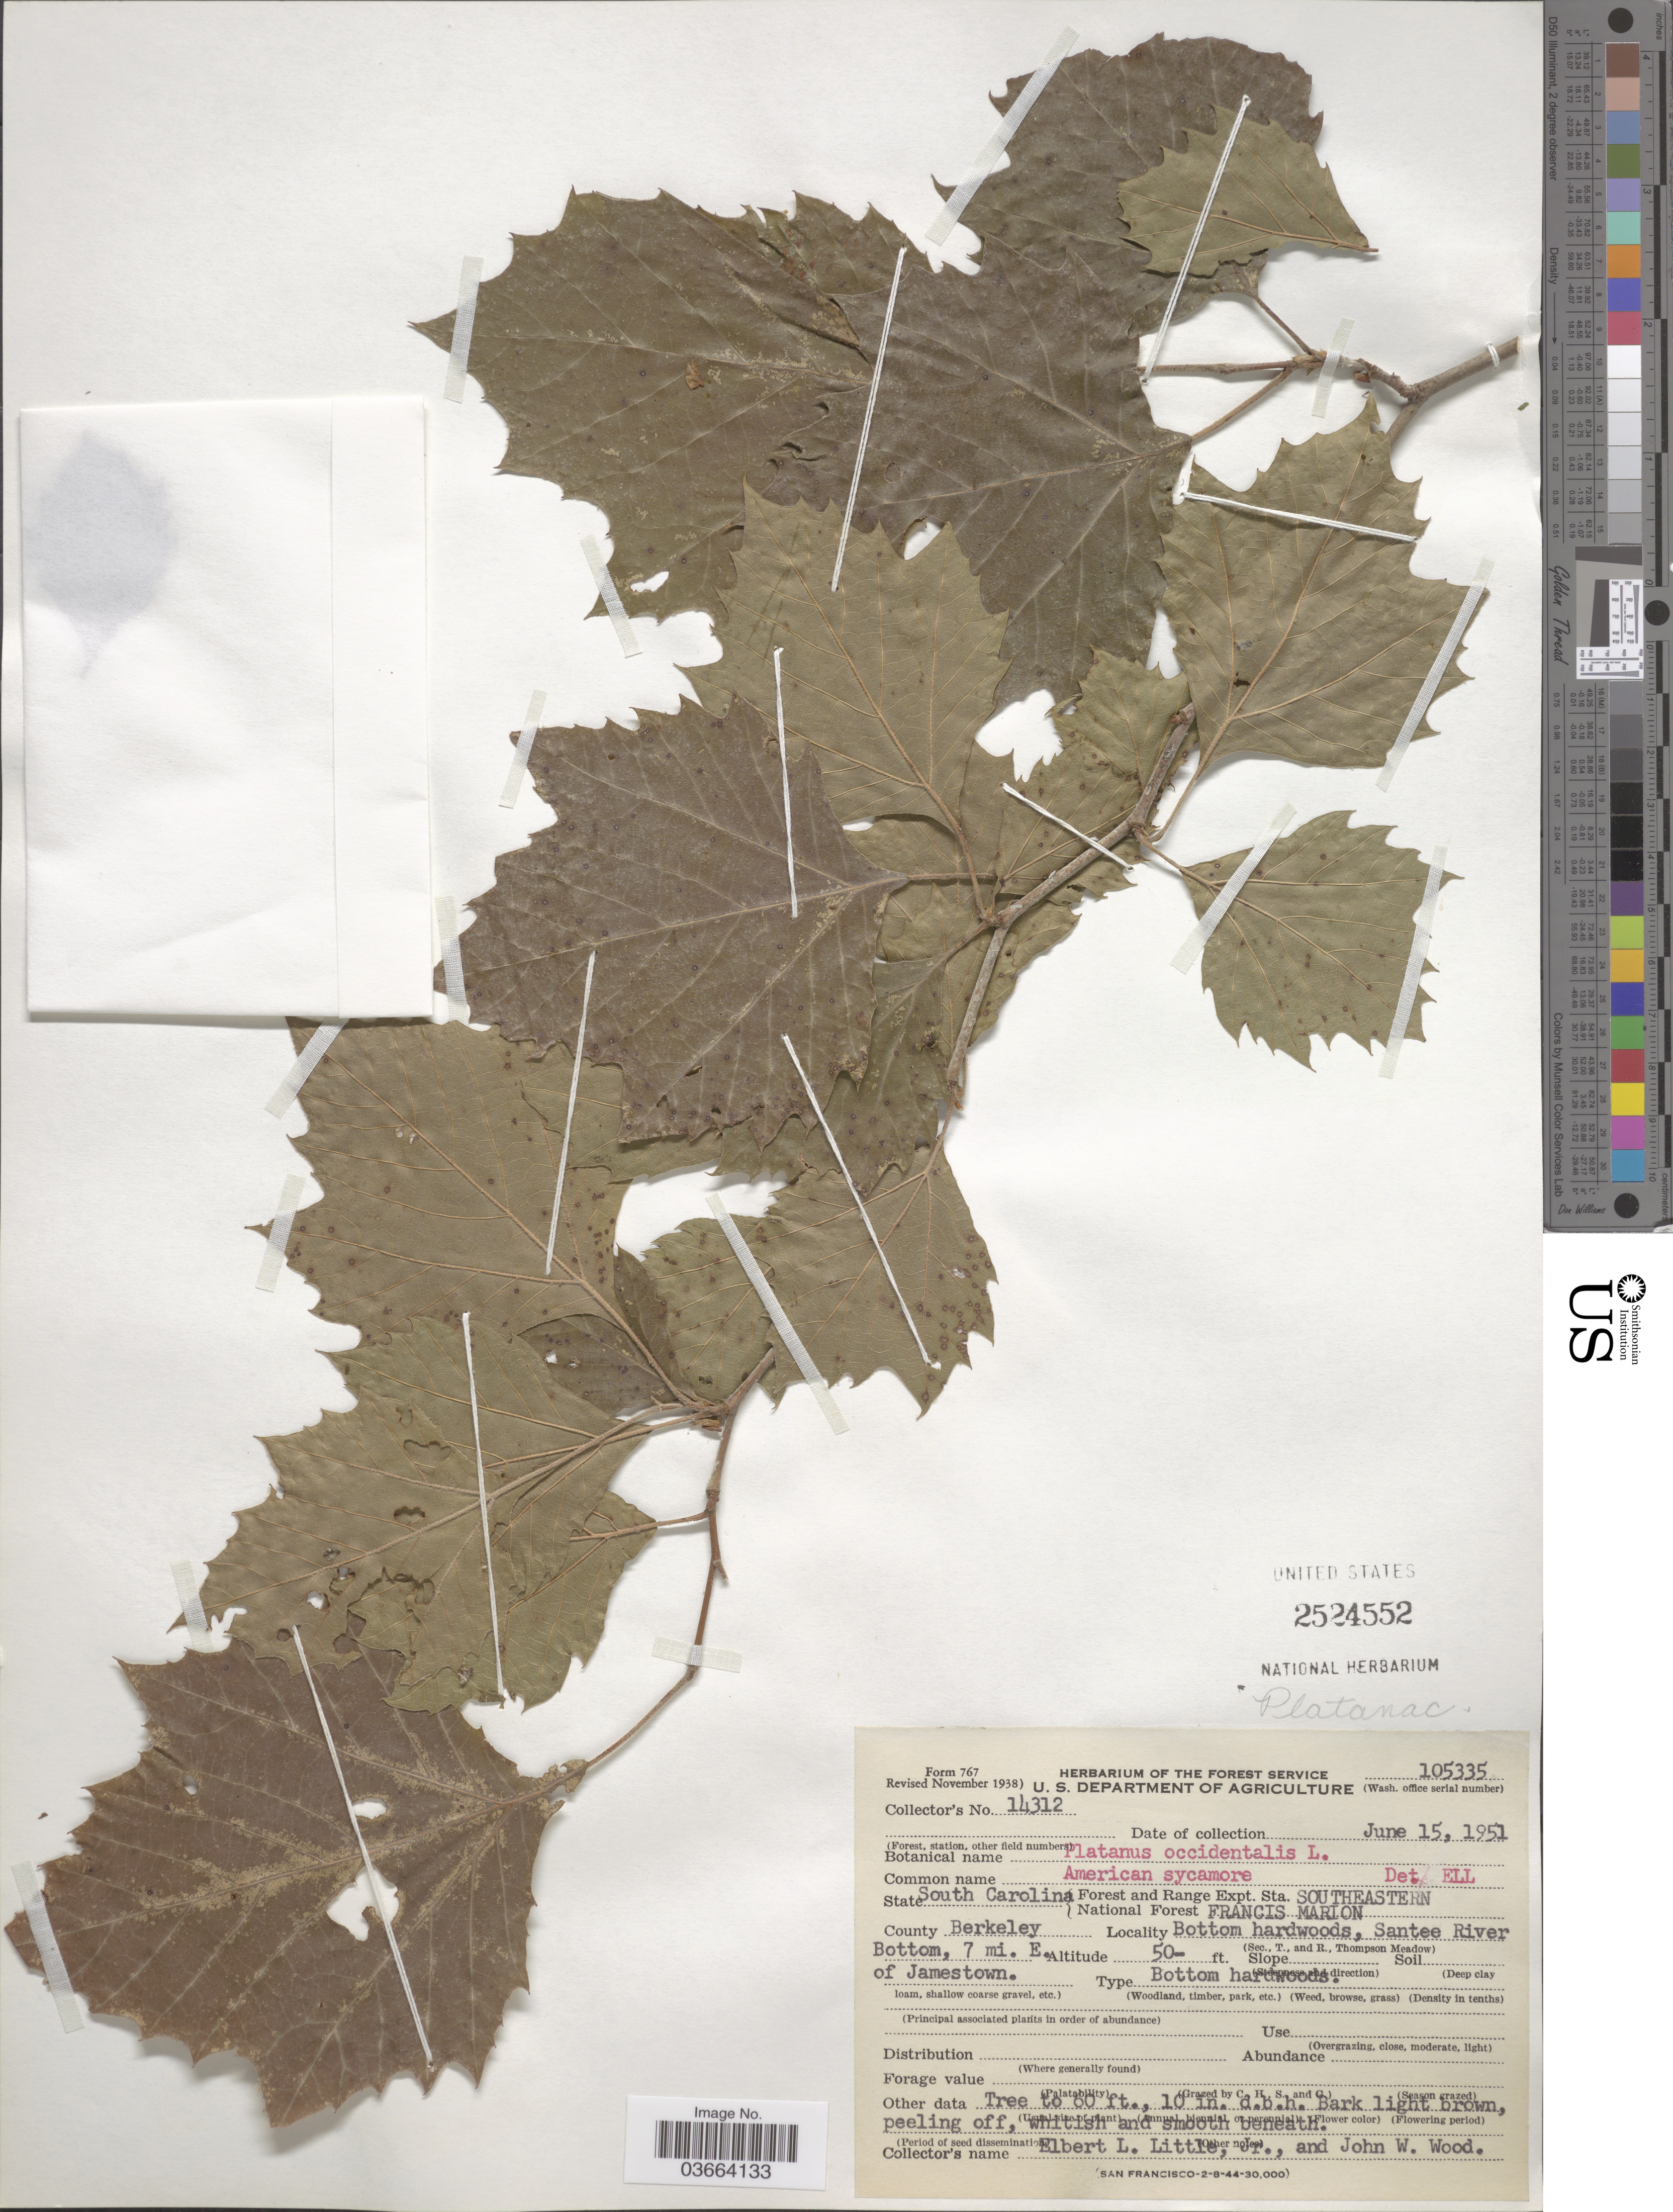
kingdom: Plantae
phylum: Tracheophyta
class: Magnoliopsida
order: Proteales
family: Platanaceae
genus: Platanus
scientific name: Platanus occidentalis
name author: L.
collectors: E. L. Little & J. M. Wood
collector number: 14312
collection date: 1951-06-15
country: United States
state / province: South Carolina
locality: Forest and Range Expt. Sta. Southeastern. National Forest Francis Marion. County Berkeley. Bottom hardwoods, Santee River. Bottom, 7 mi. E. of Jamestown.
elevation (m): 15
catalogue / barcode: US 2524552